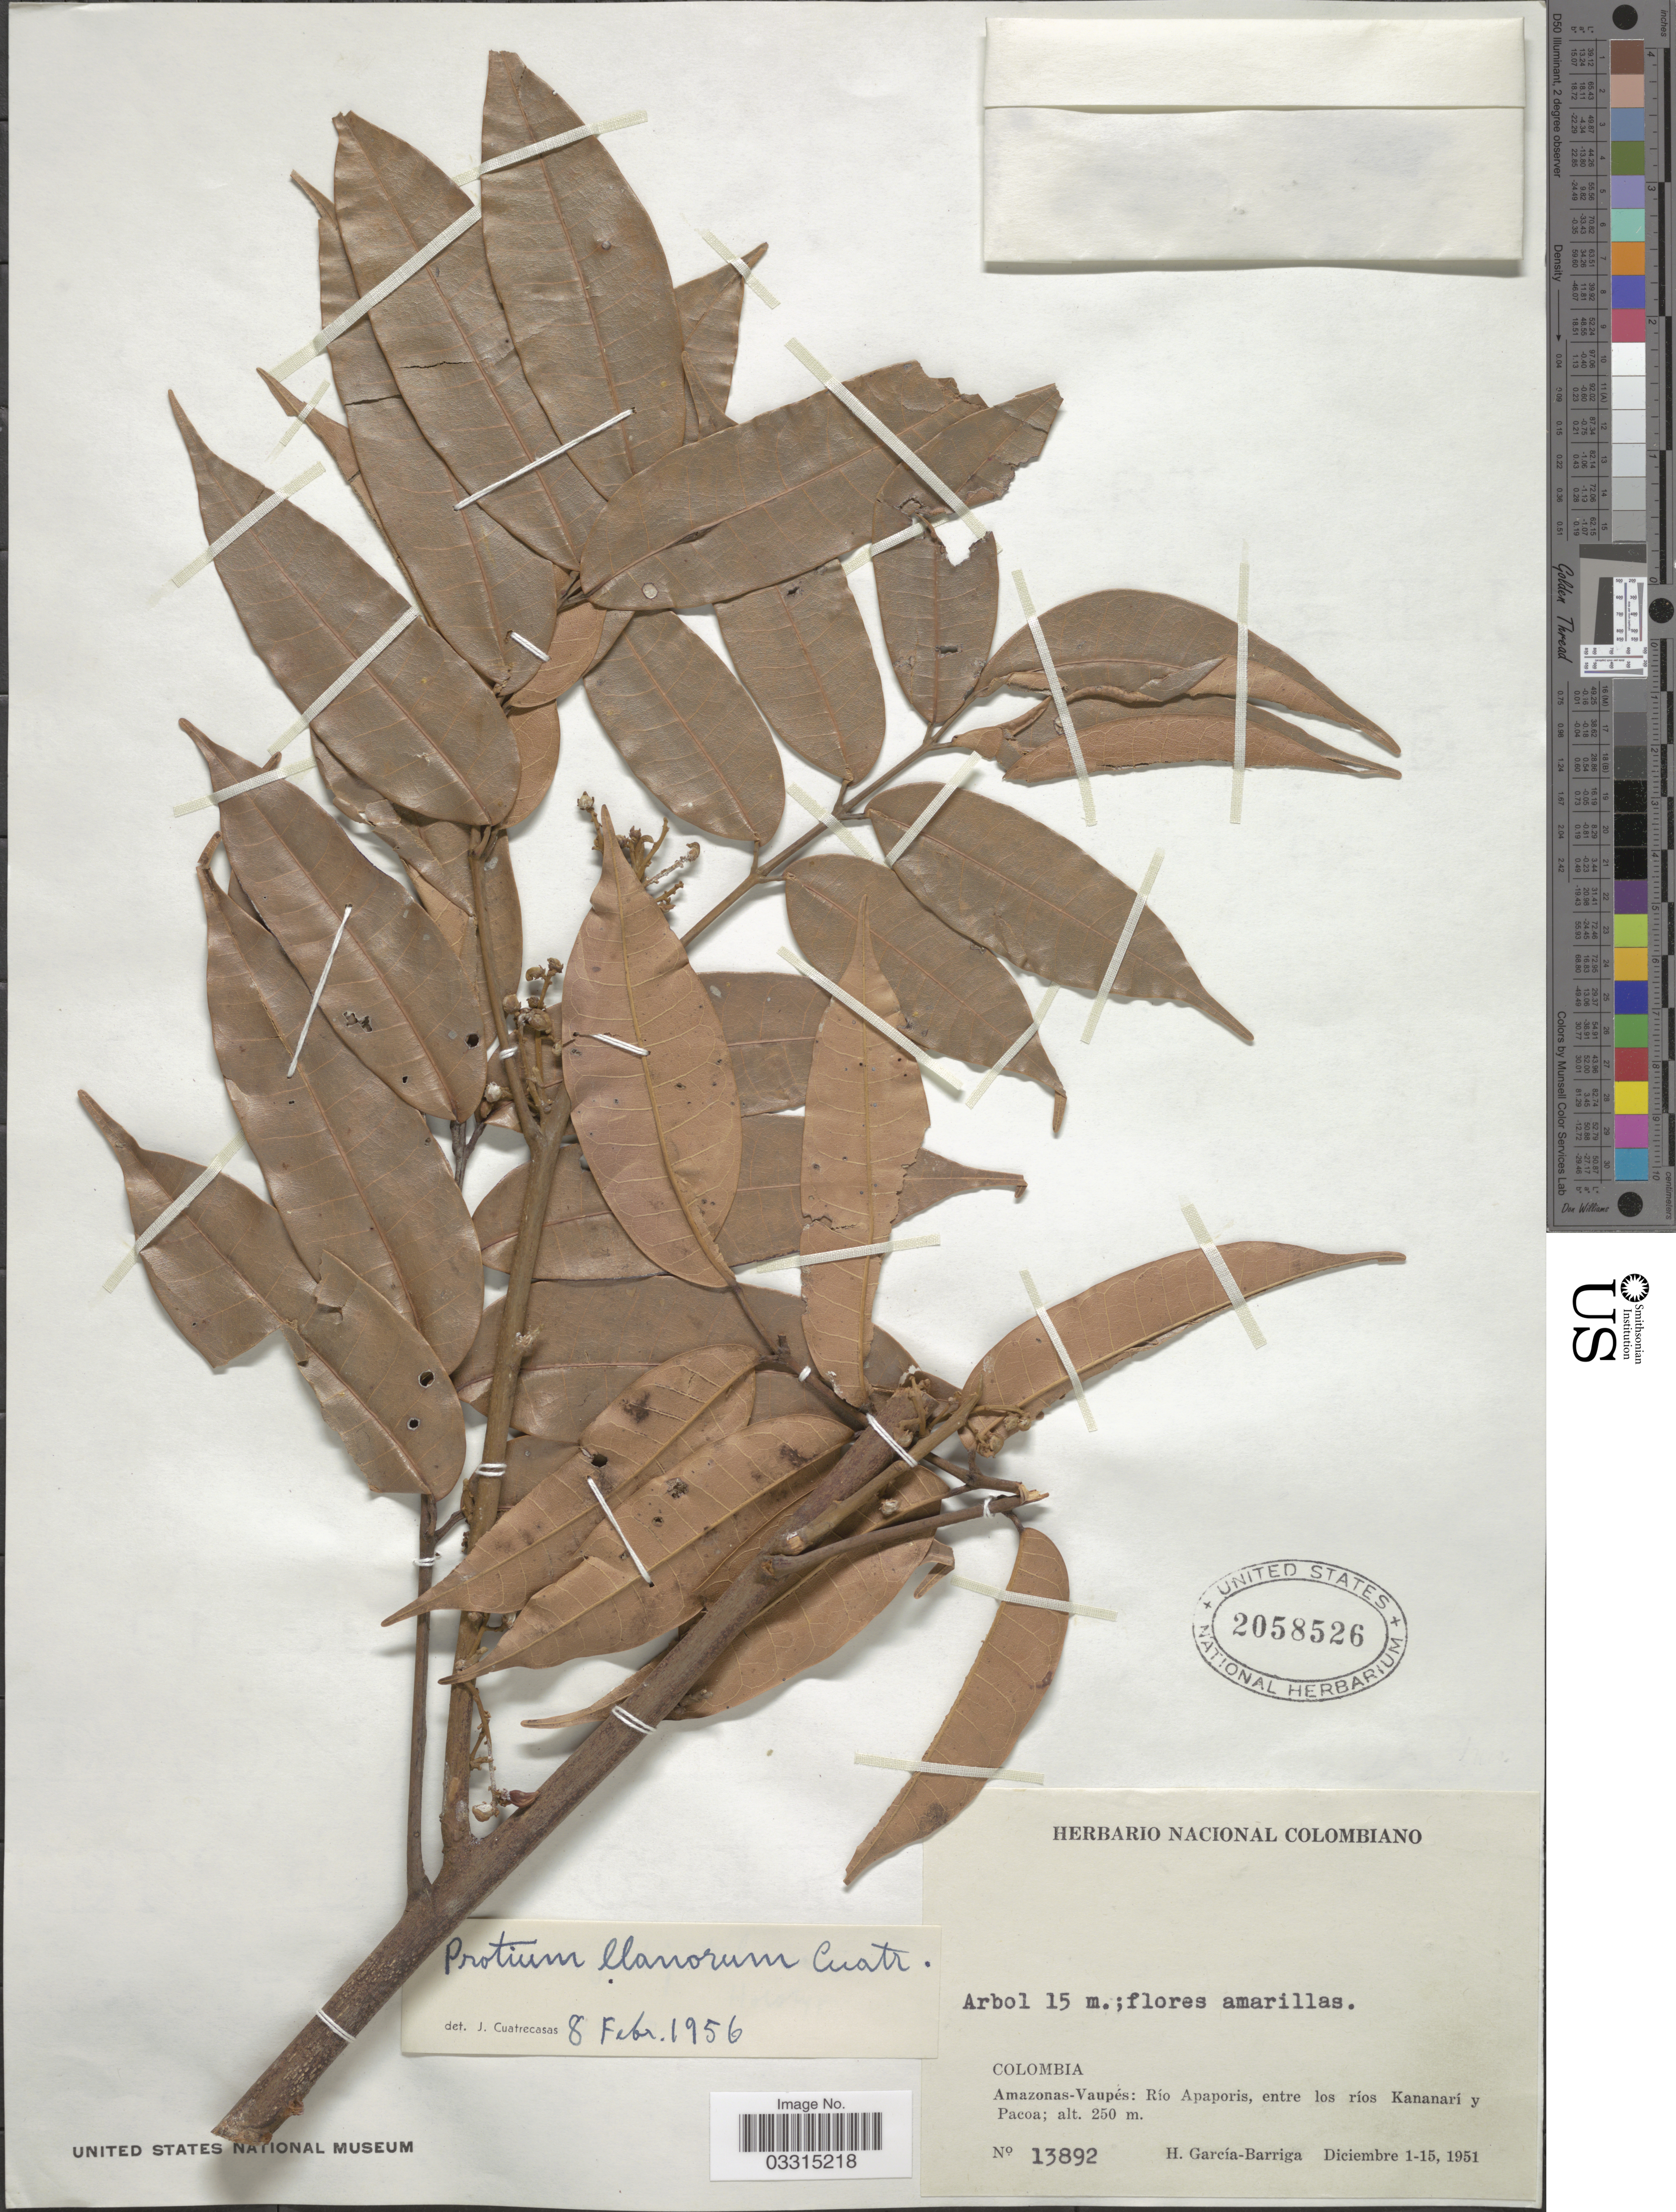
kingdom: Plantae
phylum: Tracheophyta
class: Magnoliopsida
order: Sapindales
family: Burseraceae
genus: Protium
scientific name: Protium llanorum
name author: Cuatrec.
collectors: H. García Barriga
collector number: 13892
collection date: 1951-12-01/1951-12-15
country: Colombia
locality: Amazonas-Vaupés: Río Apaporis, entre los ríos Kananarí y Pacoa.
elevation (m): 250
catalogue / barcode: US 2058526